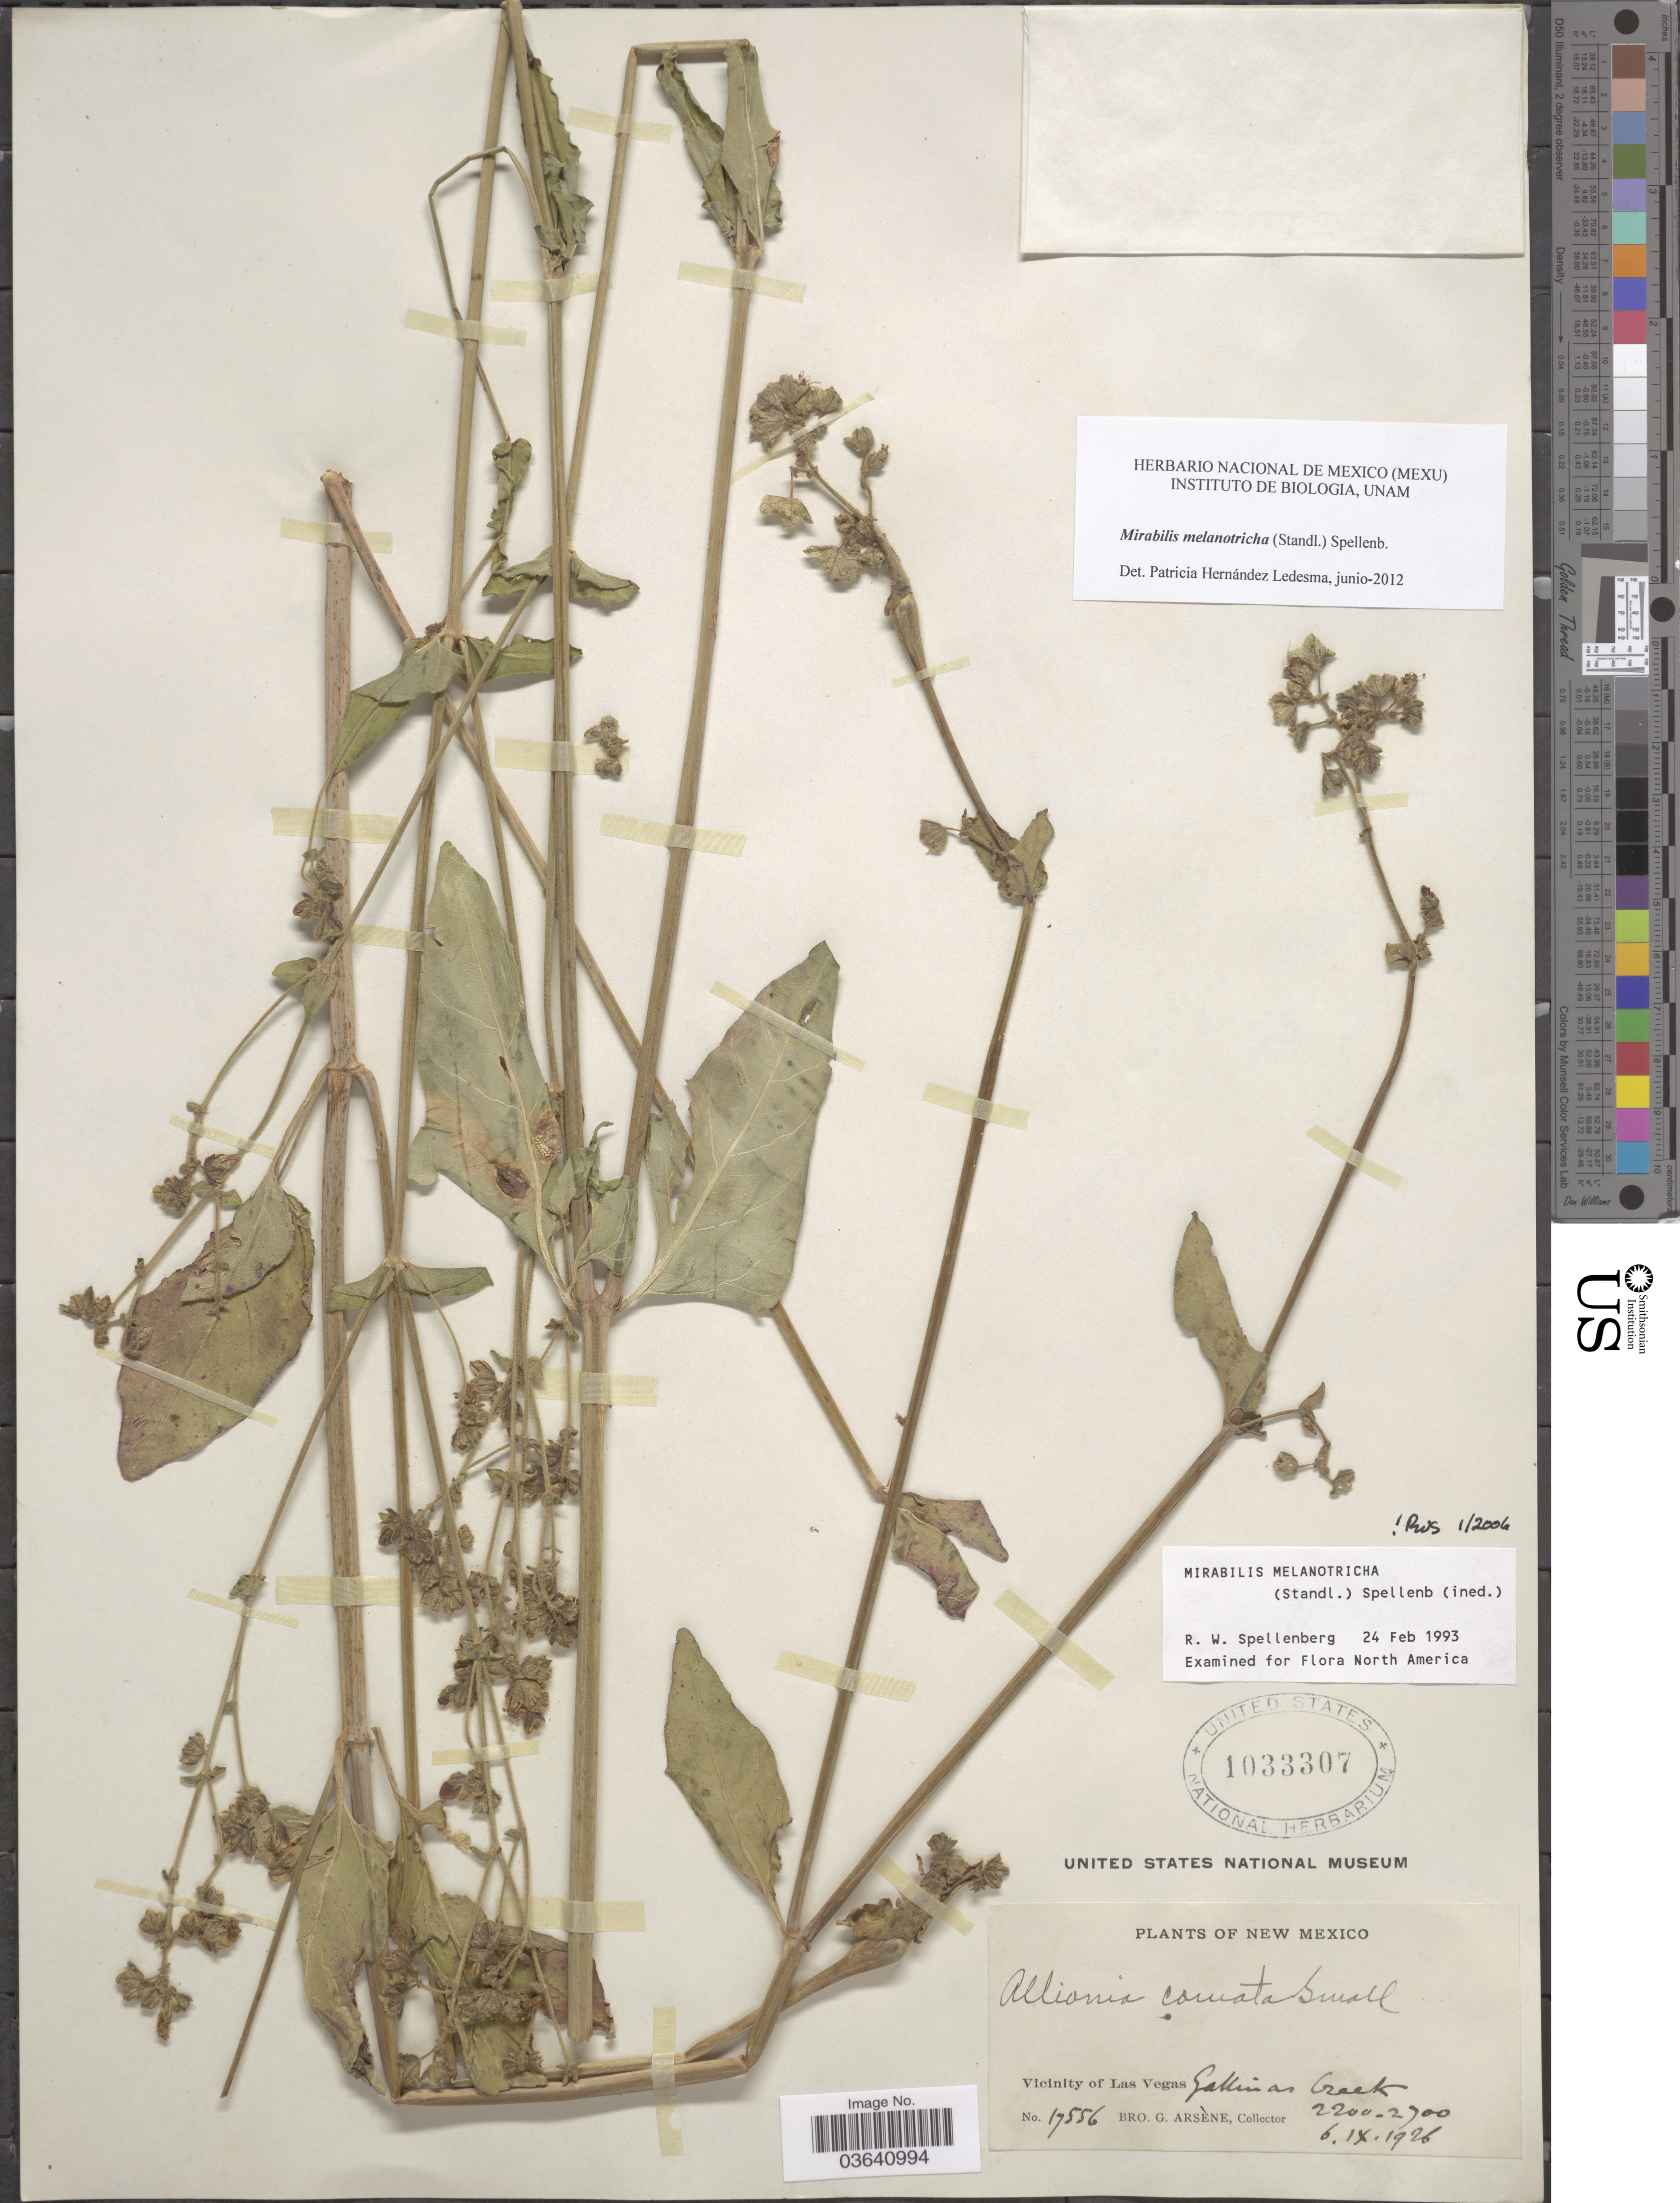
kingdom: Plantae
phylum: Tracheophyta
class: Magnoliopsida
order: Caryophyllales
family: Nyctaginaceae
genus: Mirabilis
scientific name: Mirabilis melanotricha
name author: (Standl.) Spellenb.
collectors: Bro. G. Arsène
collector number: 17556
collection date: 1926-09-06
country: United States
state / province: New Mexico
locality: Vicinity of Las Vegas Gallinas Creek.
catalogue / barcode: US 1033307